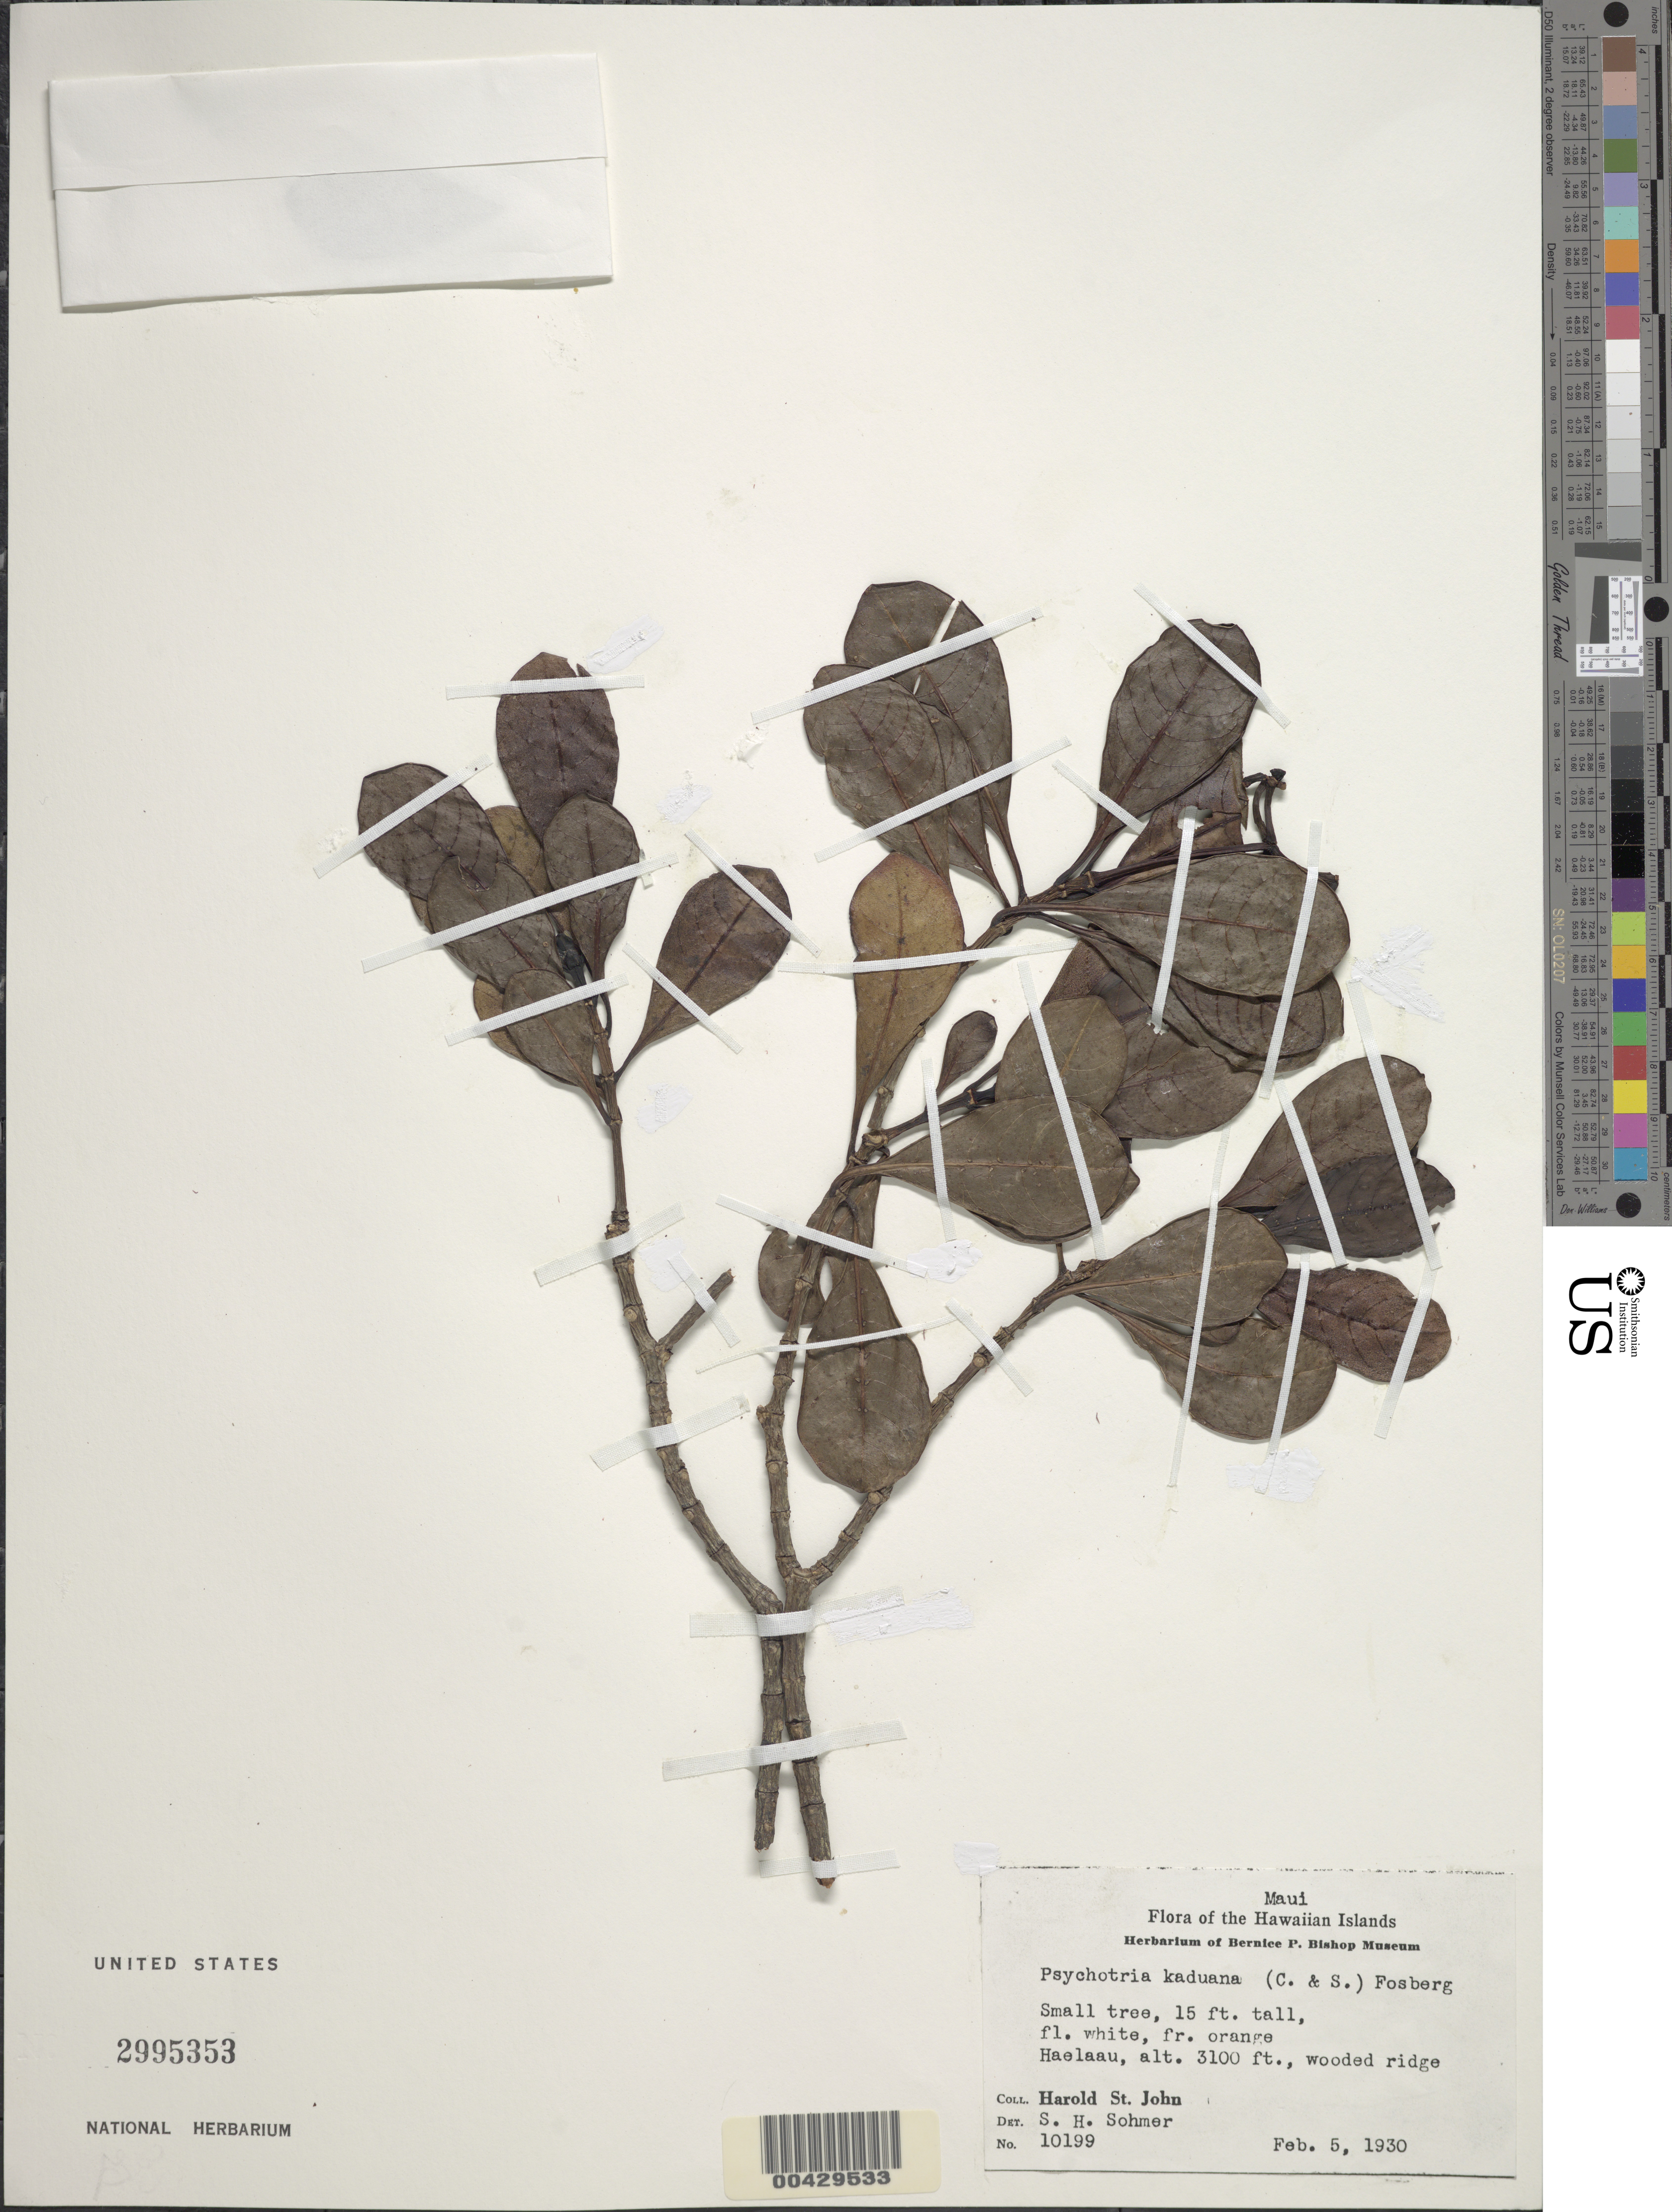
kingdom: Plantae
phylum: Tracheophyta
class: Magnoliopsida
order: Gentianales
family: Rubiaceae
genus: Psychotria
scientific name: Psychotria kaduana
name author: (Cham. & Schltdl.) Fosberg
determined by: Sohmer, S. H.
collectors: H. St. John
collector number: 10199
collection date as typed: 5 Feb 1930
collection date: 1930-02-05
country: United States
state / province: Hawaii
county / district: Maui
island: Maui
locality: Haelaau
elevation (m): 945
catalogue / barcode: US 2995353